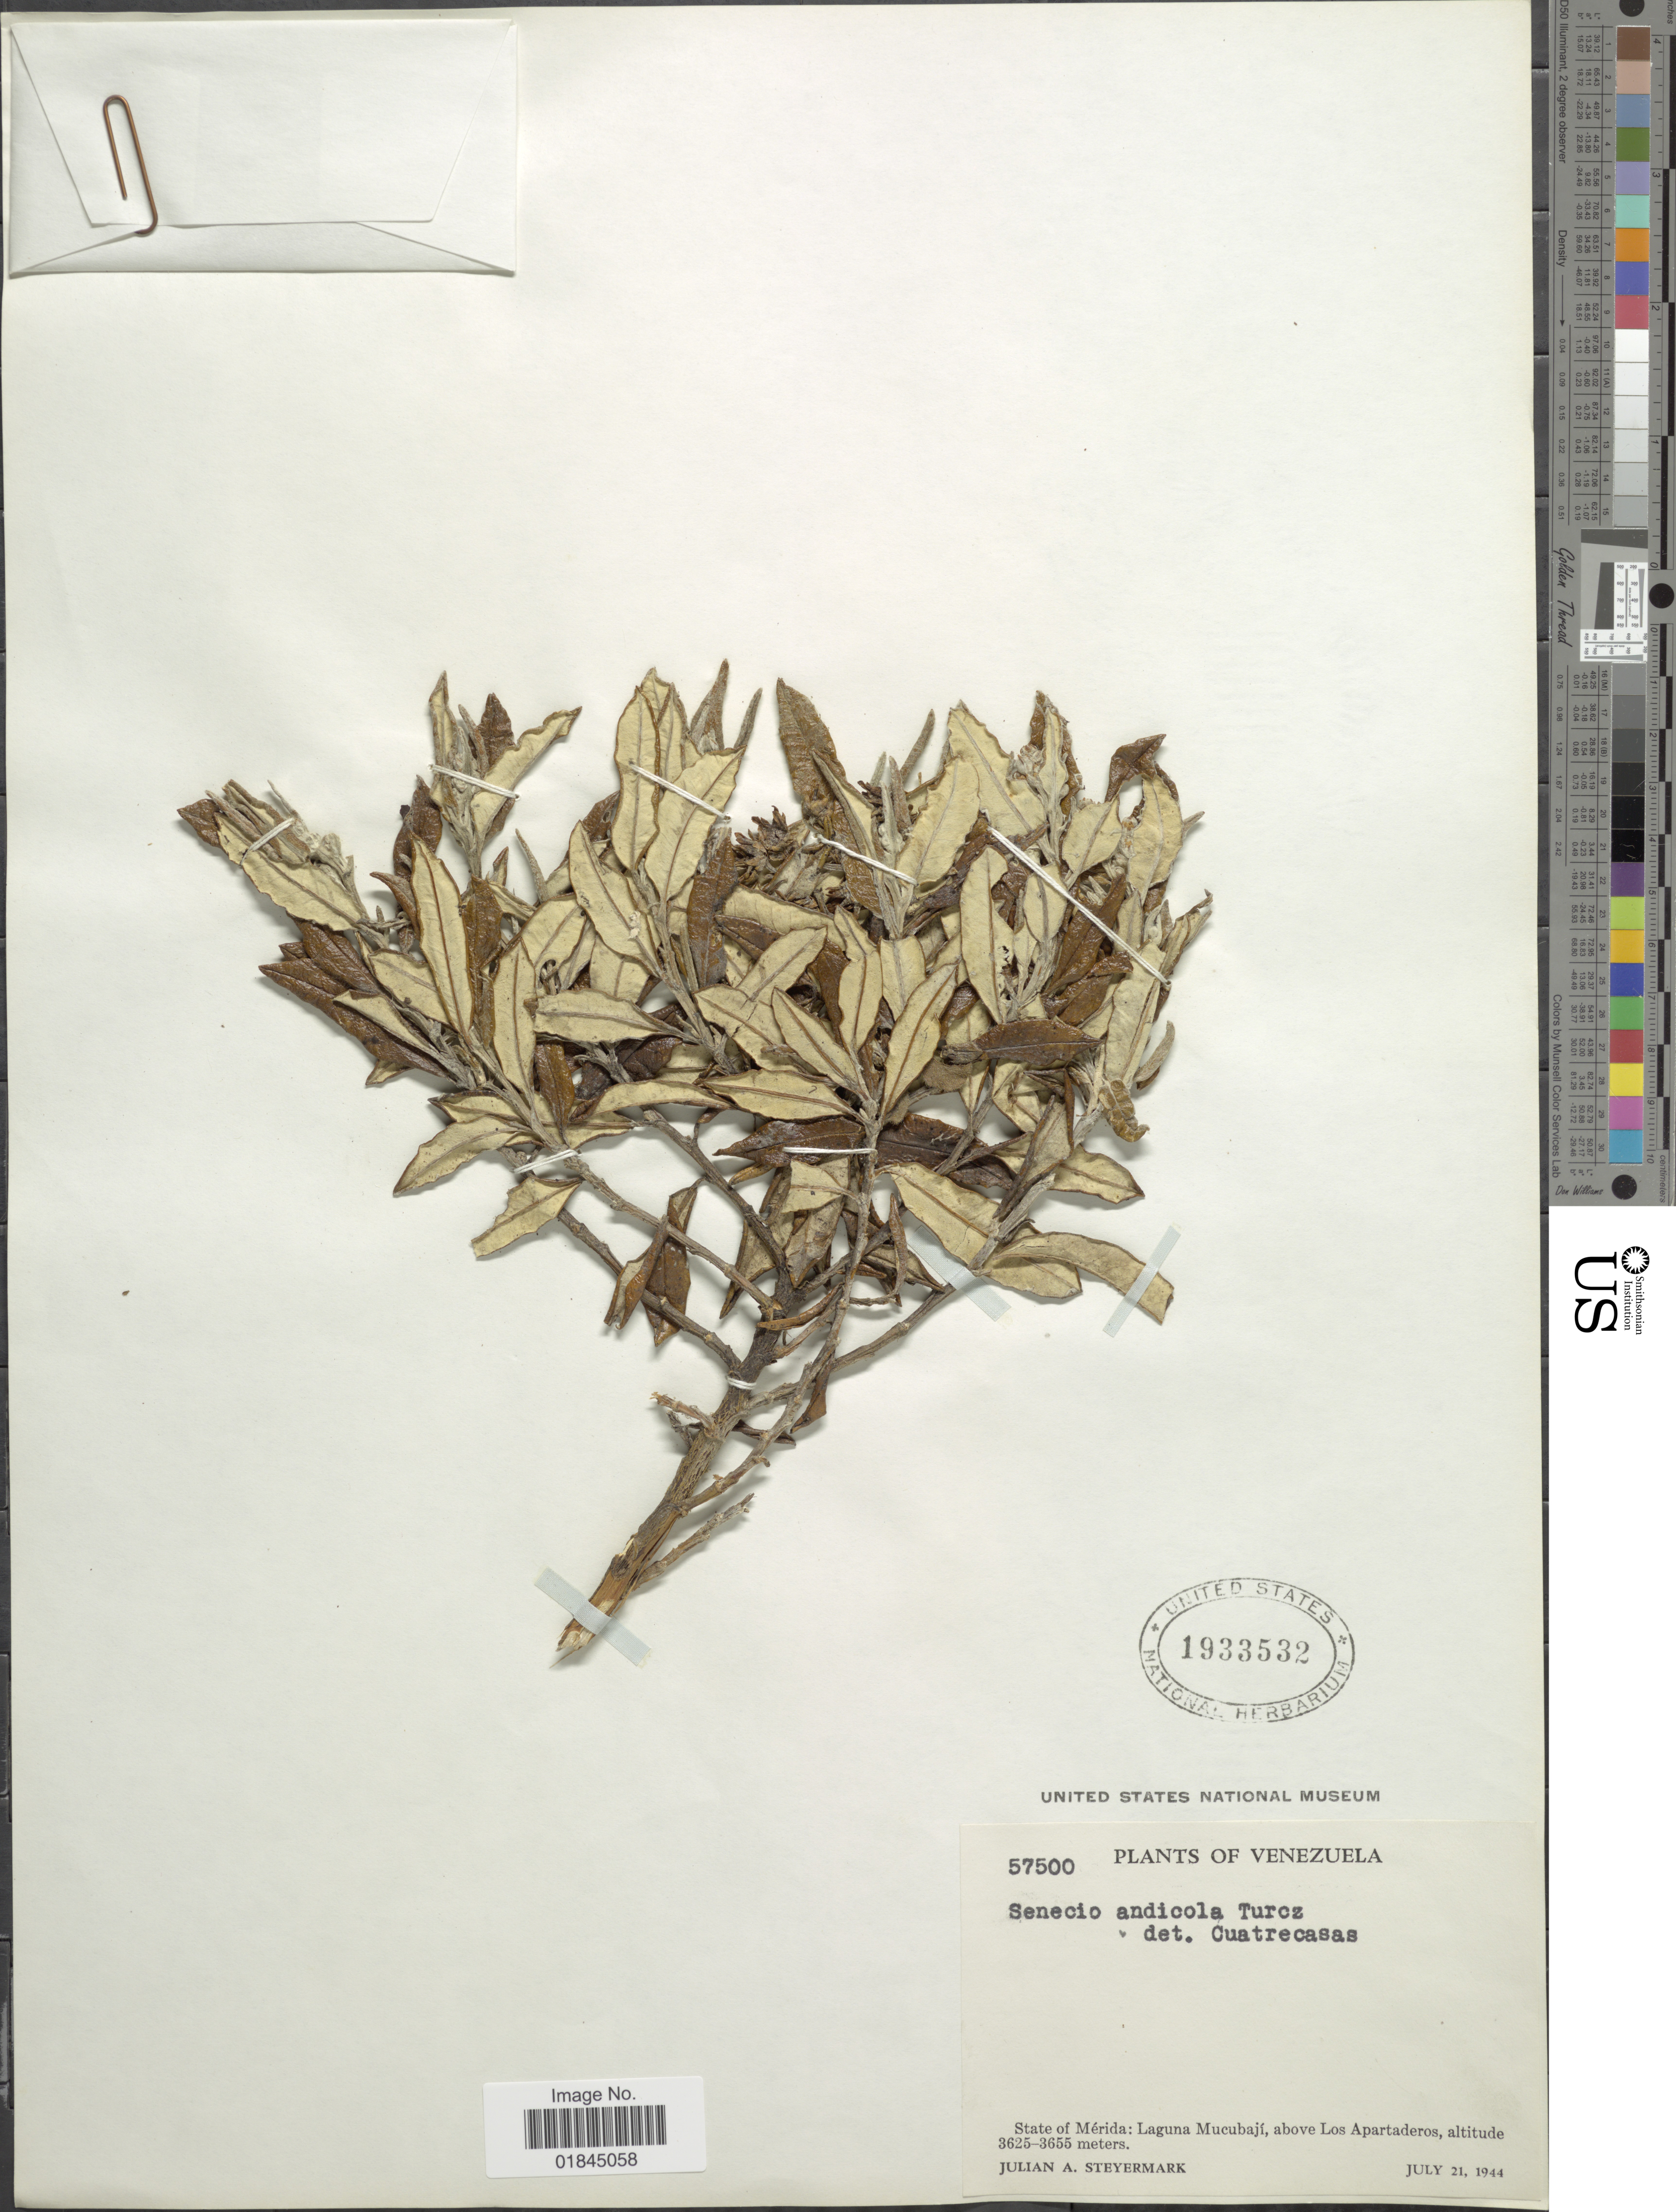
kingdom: Plantae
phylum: Tracheophyta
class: Magnoliopsida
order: Asterales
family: Asteraceae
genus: Pentacalia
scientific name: Pentacalia andicola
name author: (Turcz.) Cuatrec.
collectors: J. Steyermark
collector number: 57500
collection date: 1944-07-21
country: Venezuela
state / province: Mérida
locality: Laguna Mucubaji, above Los Apartaderos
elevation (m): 3625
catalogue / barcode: US 1933532